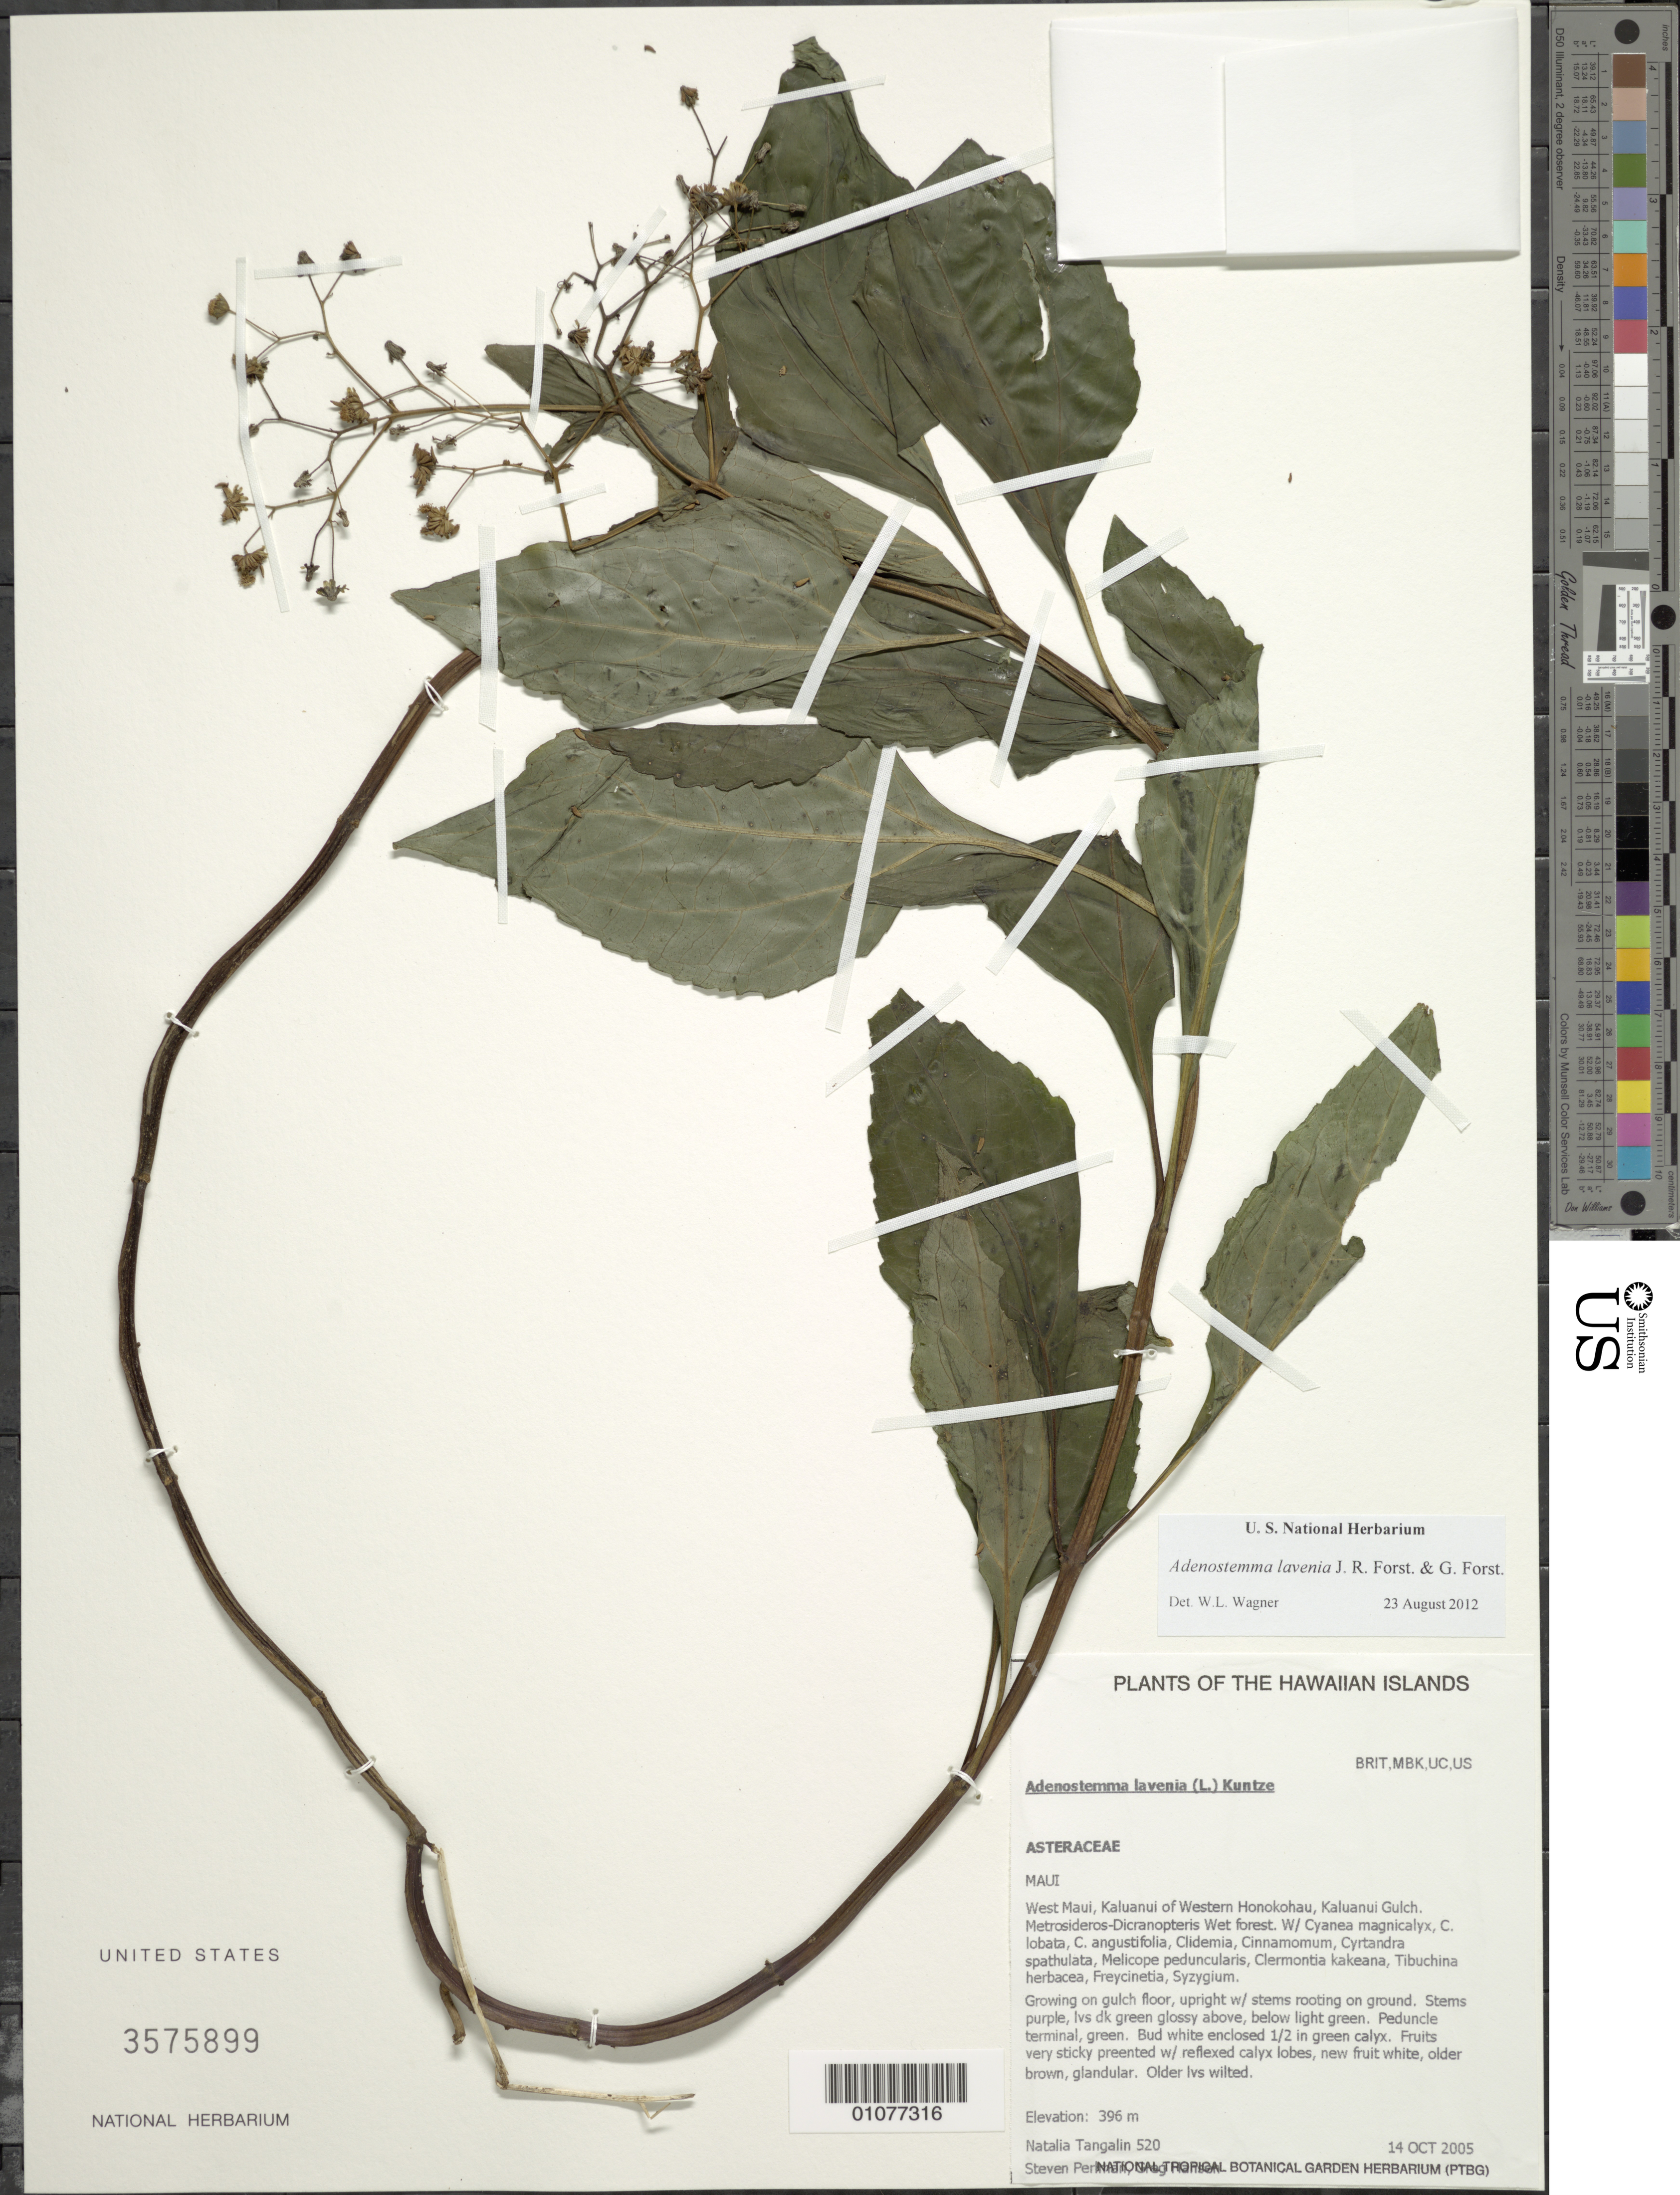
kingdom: Plantae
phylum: Tracheophyta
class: Magnoliopsida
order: Asterales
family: Asteraceae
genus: Adenostemma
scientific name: Adenostemma lavenia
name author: (L.) Kuntze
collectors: N. Tangalin, S. P. Perlman & G. M. Hansen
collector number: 520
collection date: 2005-10-14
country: United States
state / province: Hawaii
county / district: Maui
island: Maui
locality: W Maui, Kaluanui of Western Honokohau, Kaluanui Gulch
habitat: growing on gulch floor Metrosideros-Dicranopteris wet forest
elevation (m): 396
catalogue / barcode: US 3575899